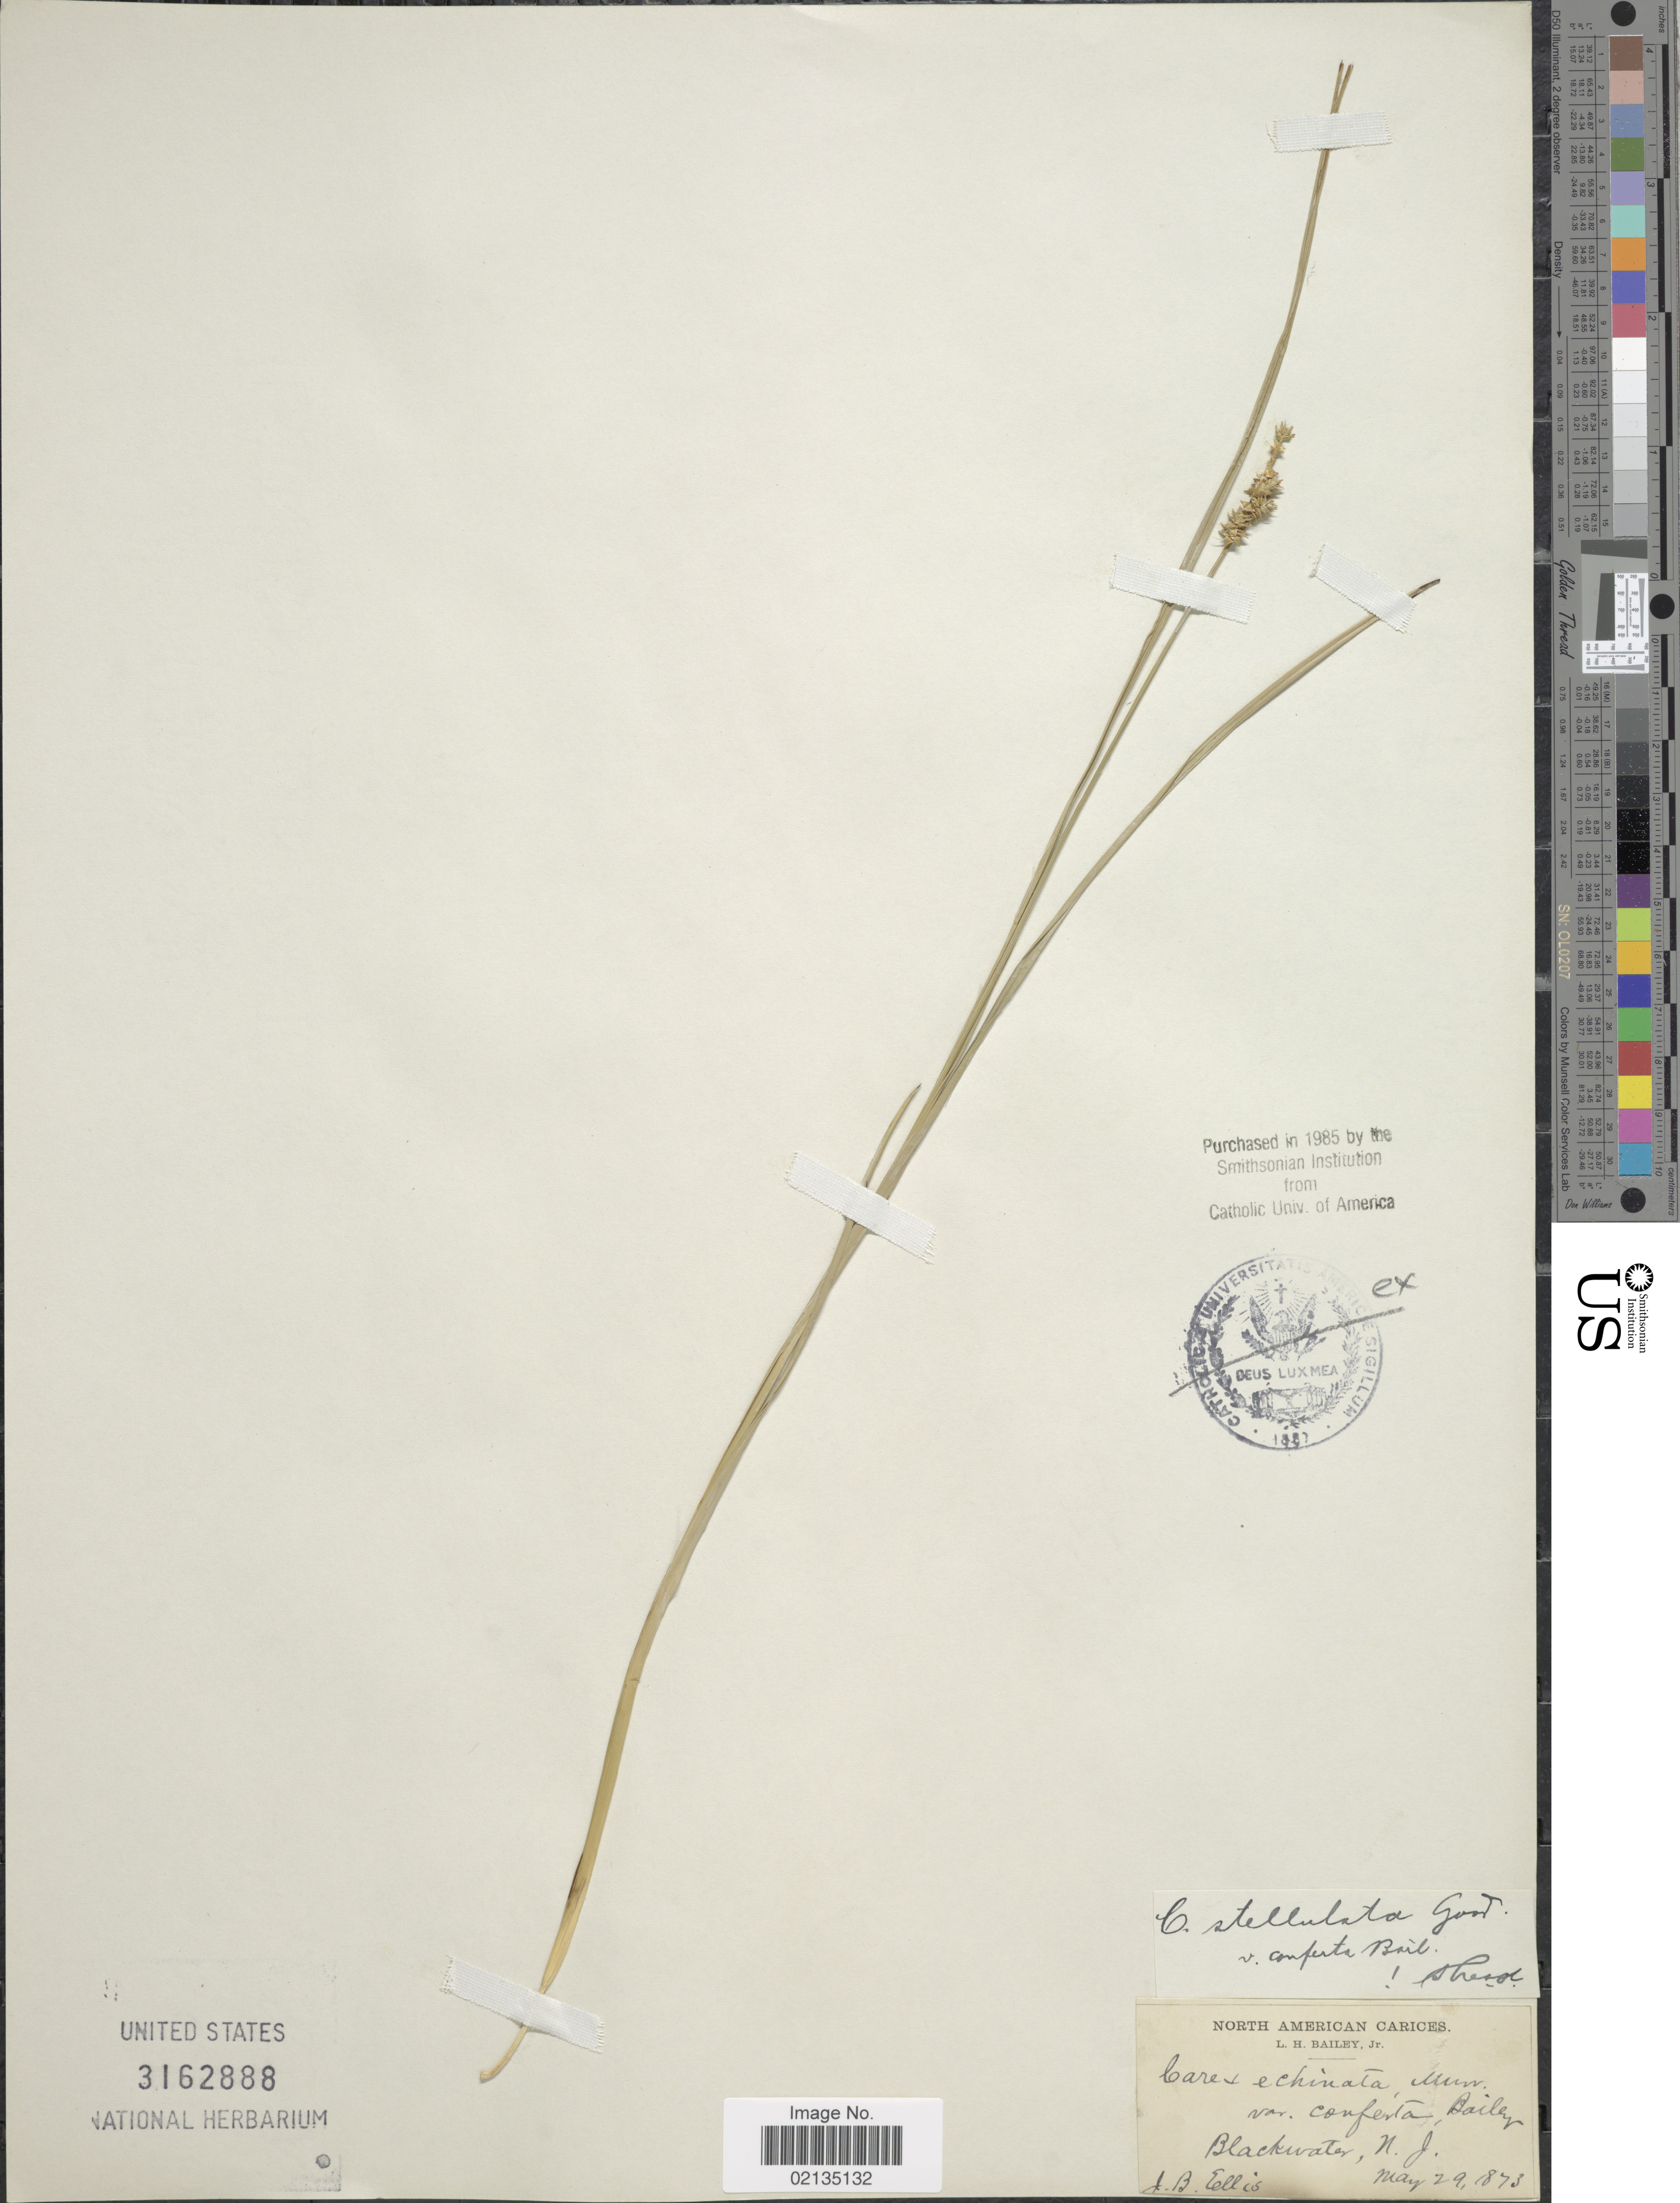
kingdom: Plantae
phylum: Tracheophyta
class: Liliopsida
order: Poales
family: Cyperaceae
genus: Carex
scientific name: Carex echinata subsp. echinata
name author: Murray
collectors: J. B. Ellis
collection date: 1873-05-29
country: United States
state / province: New Jersey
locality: North American, Blackwater, N.J.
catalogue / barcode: US 3162888